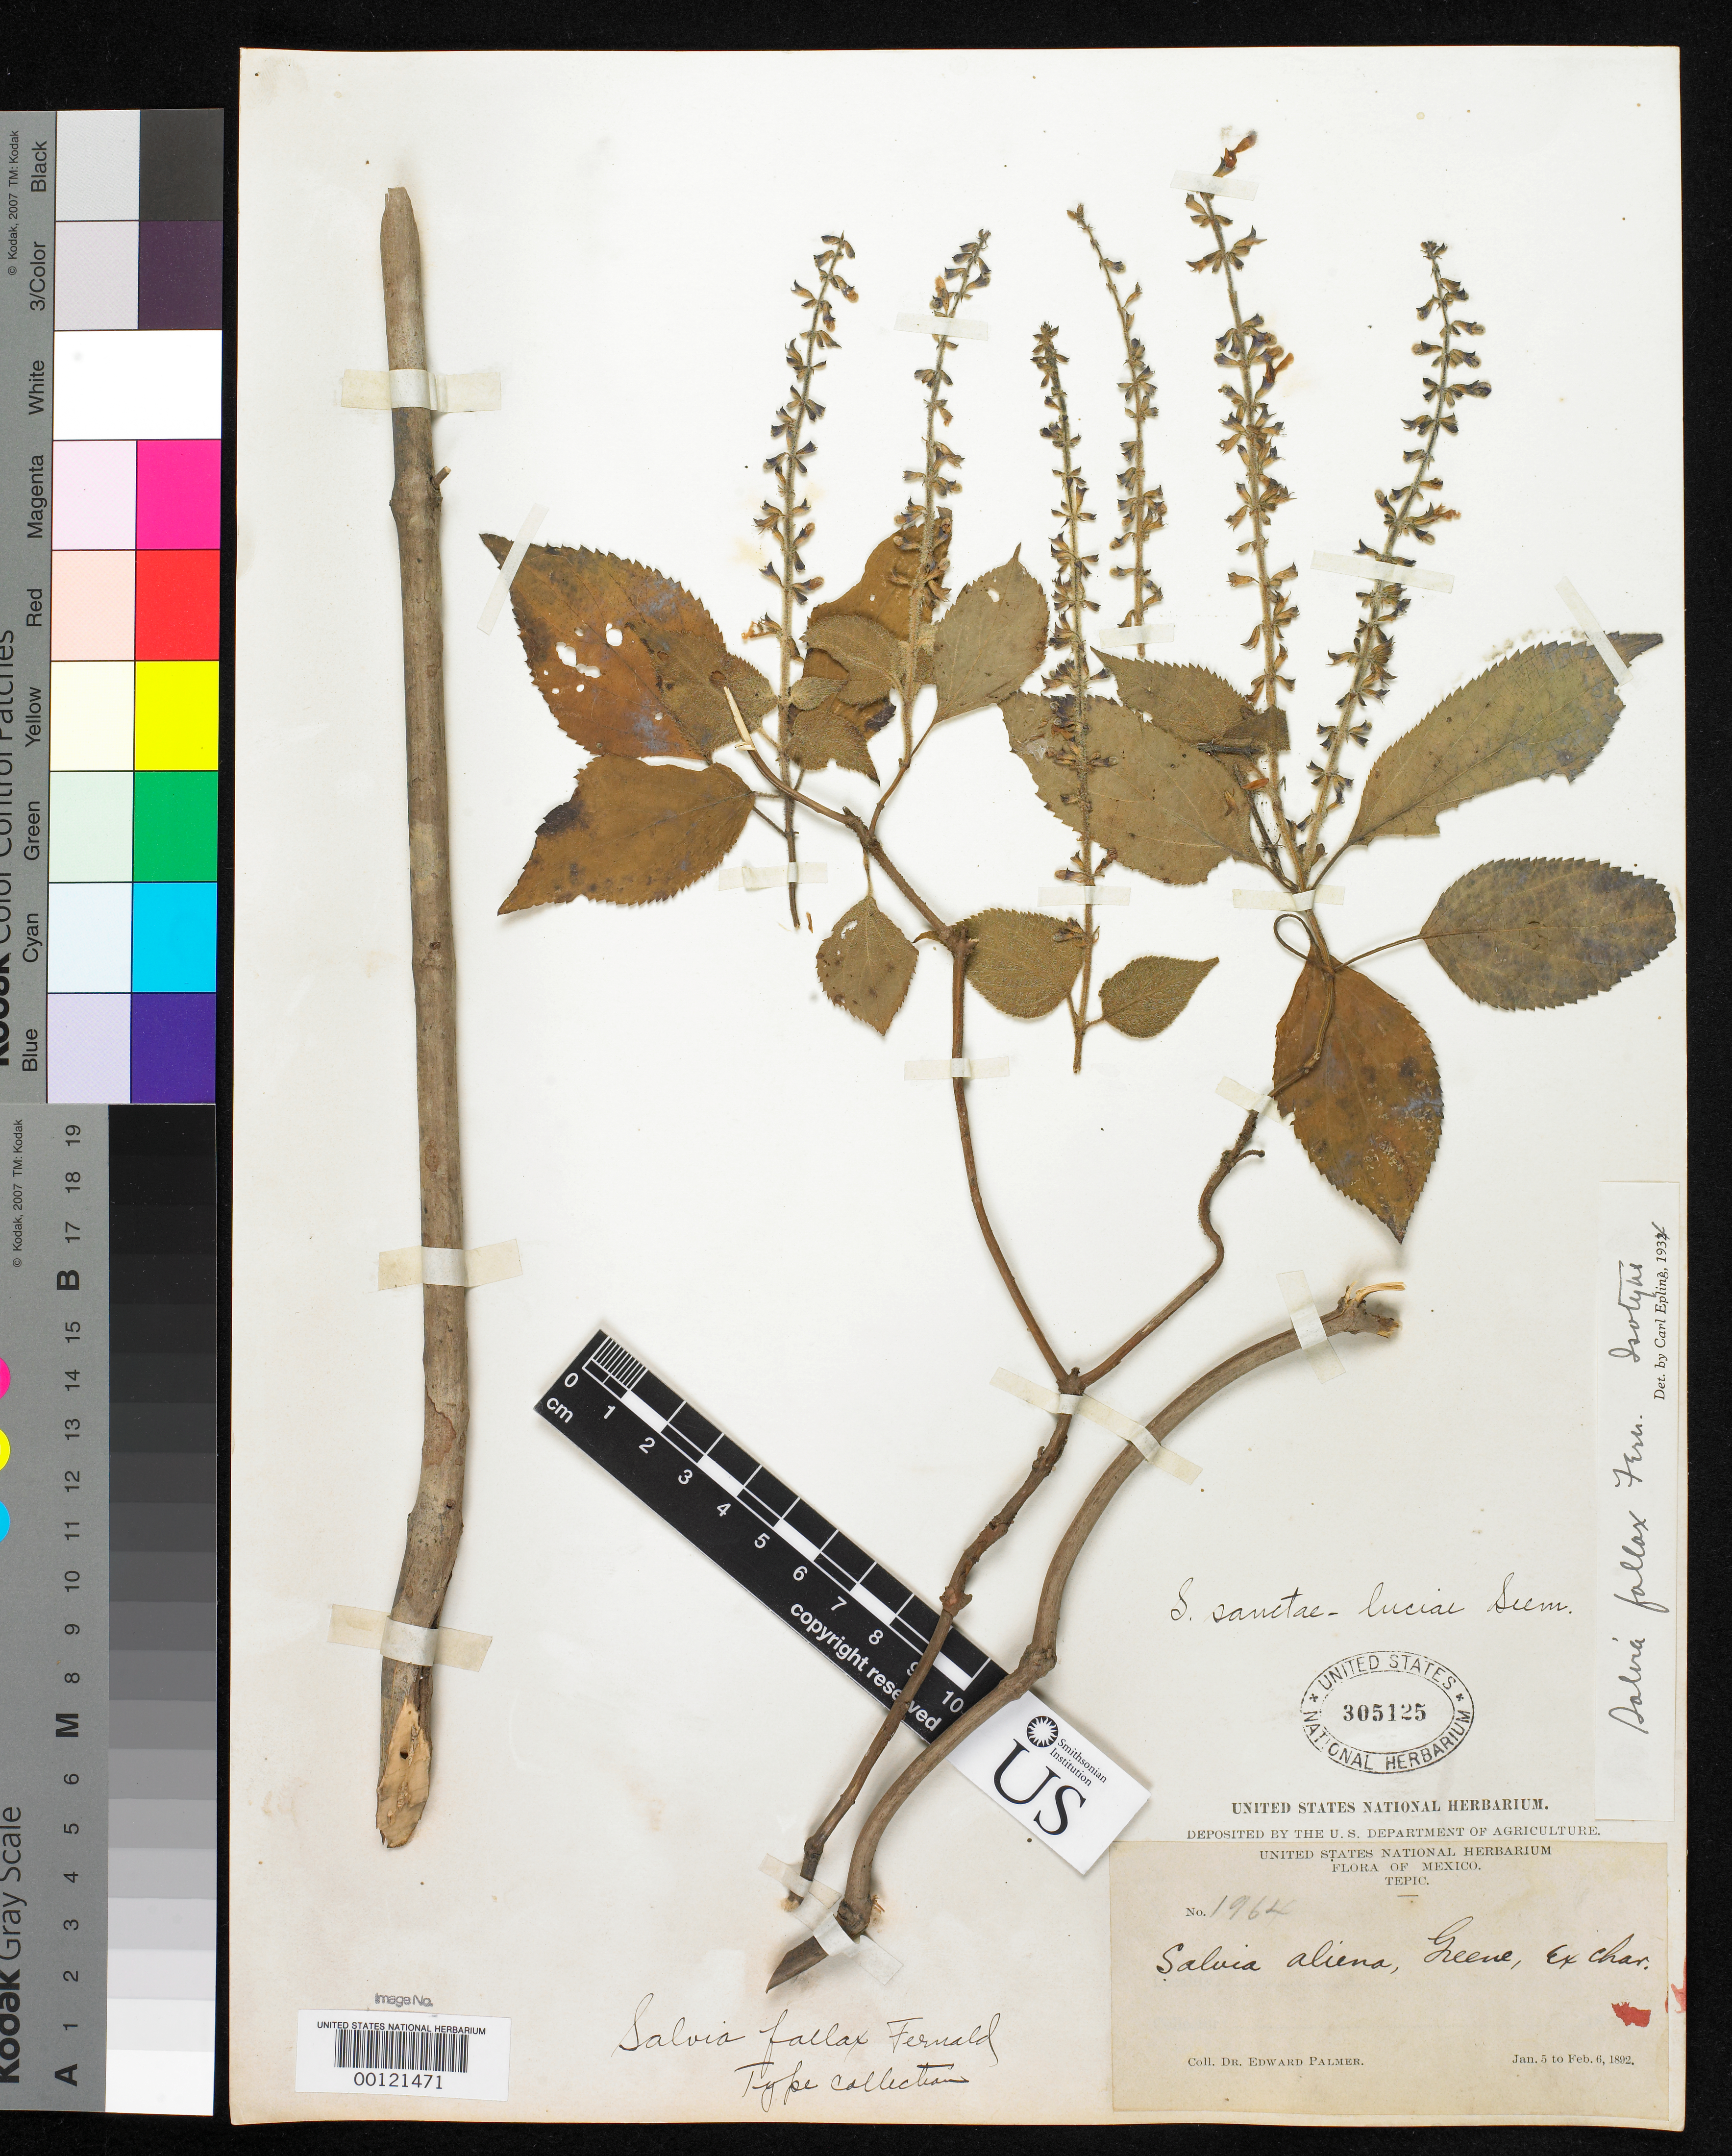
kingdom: Plantae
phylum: Tracheophyta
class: Magnoliopsida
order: Lamiales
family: Lamiaceae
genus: Salvia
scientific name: Salvia fallax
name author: Fernald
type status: Isotype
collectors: E. Palmer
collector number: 1964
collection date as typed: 05 Jan 1892 to 06 Feb 1892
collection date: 1892-01-05/1892-02-06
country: Mexico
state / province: Nayarit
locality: Tepic.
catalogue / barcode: US 305125